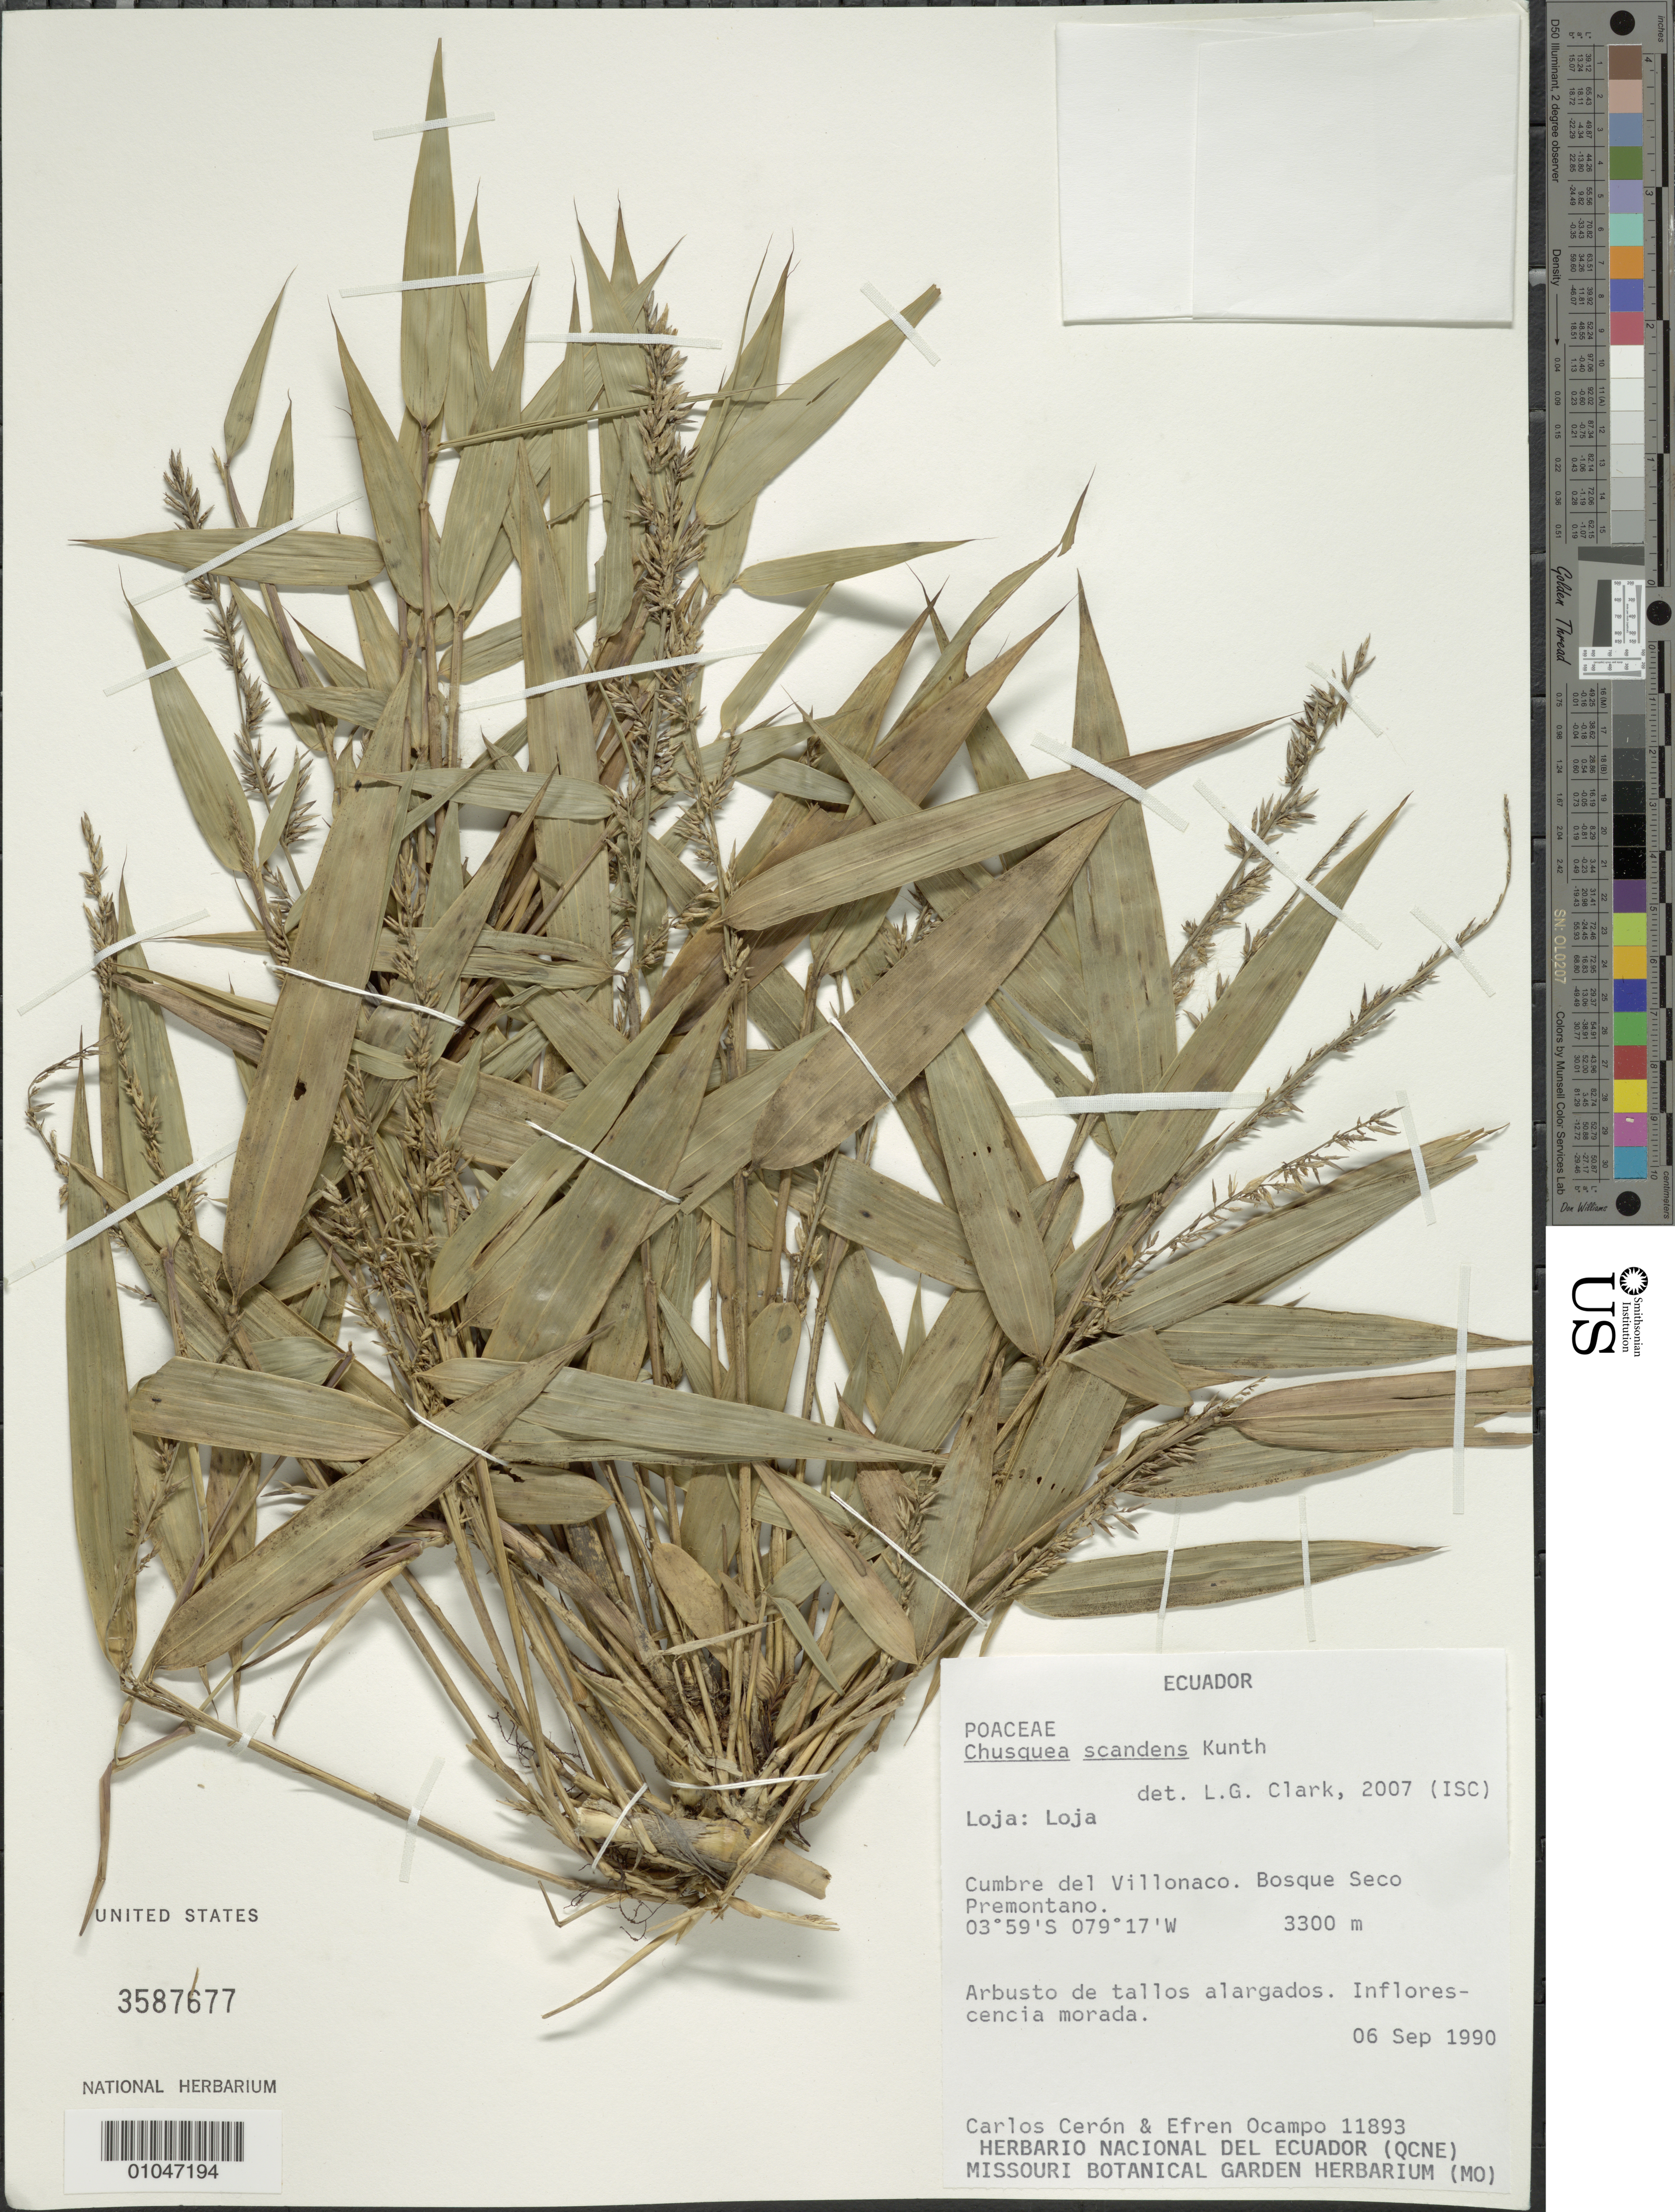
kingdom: Plantae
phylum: Tracheophyta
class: Liliopsida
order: Poales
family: Poaceae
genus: Chusquea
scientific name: Chusquea scandens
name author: Kunth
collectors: C. E. Cerón M. & E. Ocampo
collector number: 11893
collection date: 1990-09-06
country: Ecuador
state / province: Loja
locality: Cumbre del Villonaco, Loja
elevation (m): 3300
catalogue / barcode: US 3587677